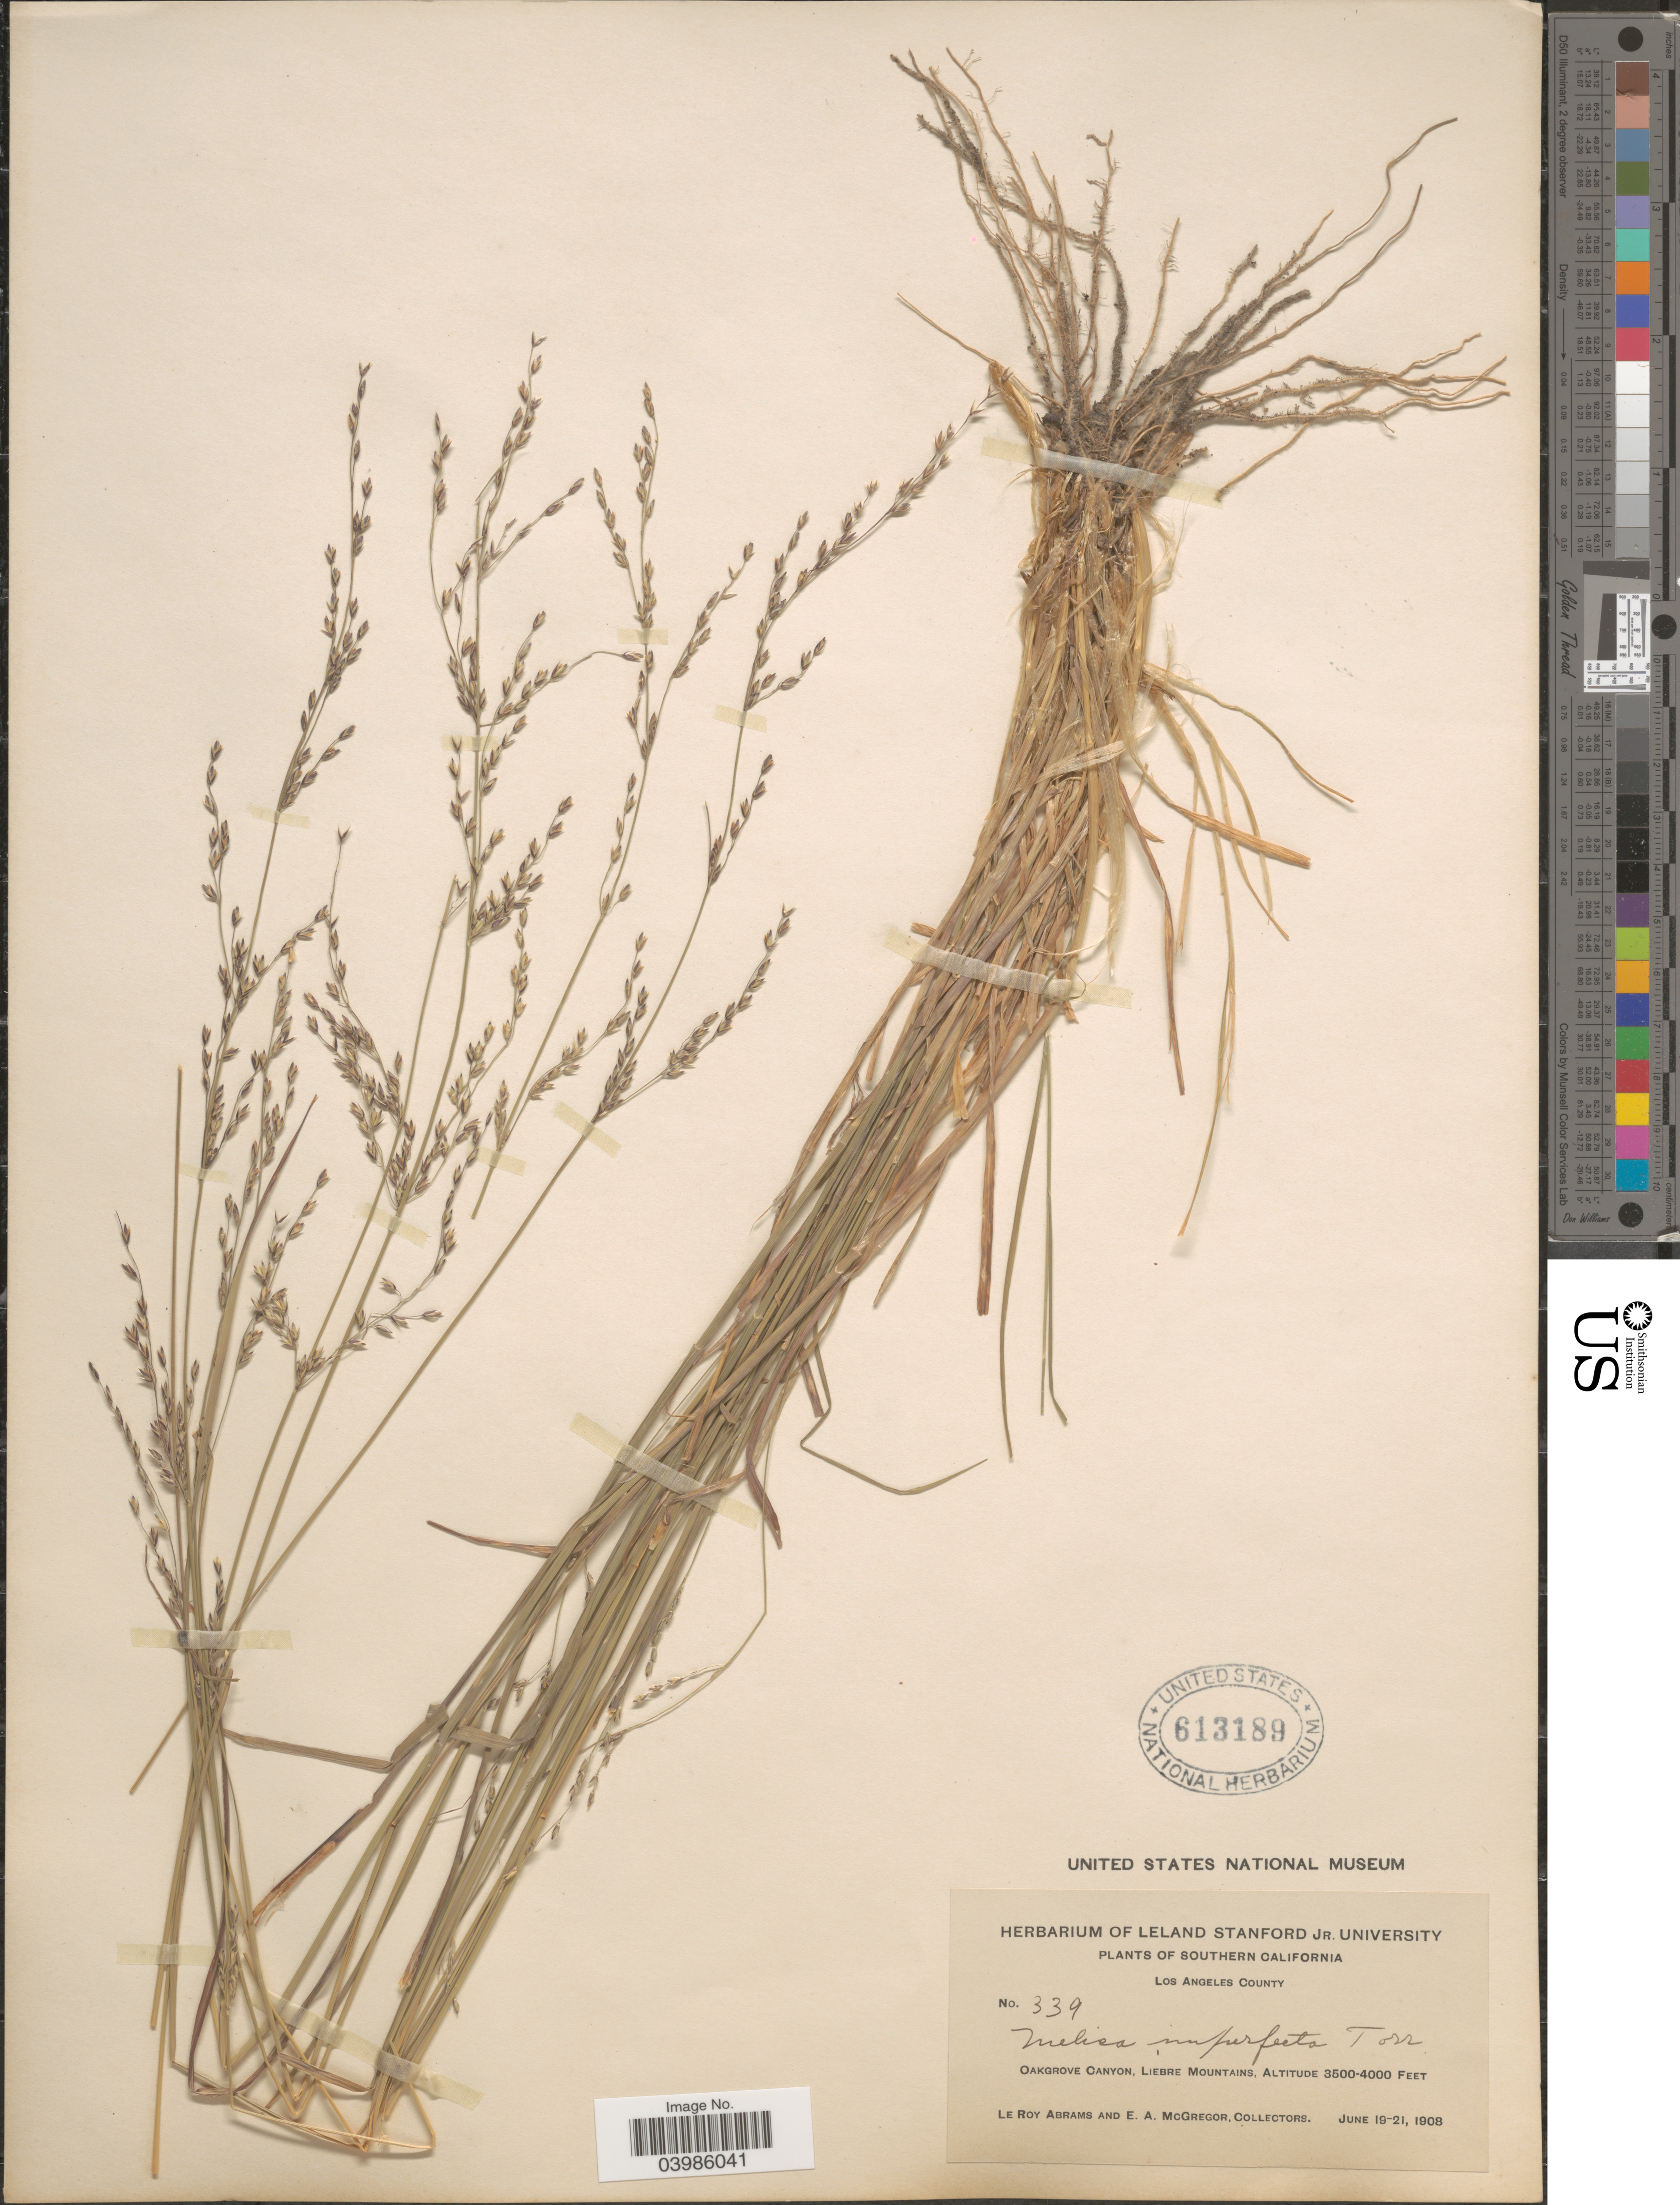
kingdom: Plantae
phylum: Tracheophyta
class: Liliopsida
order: Poales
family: Poaceae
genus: Melica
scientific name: Melica imperfecta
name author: Trin.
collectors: L. Abrams & E. A. McGregor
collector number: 339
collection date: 1908-06-19/1908-06-21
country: United States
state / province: California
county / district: Los Angeles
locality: Southern California. Los Angeles County. Oakgrove Canyon, Liebre Mountains.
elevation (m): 1067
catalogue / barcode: US 613189